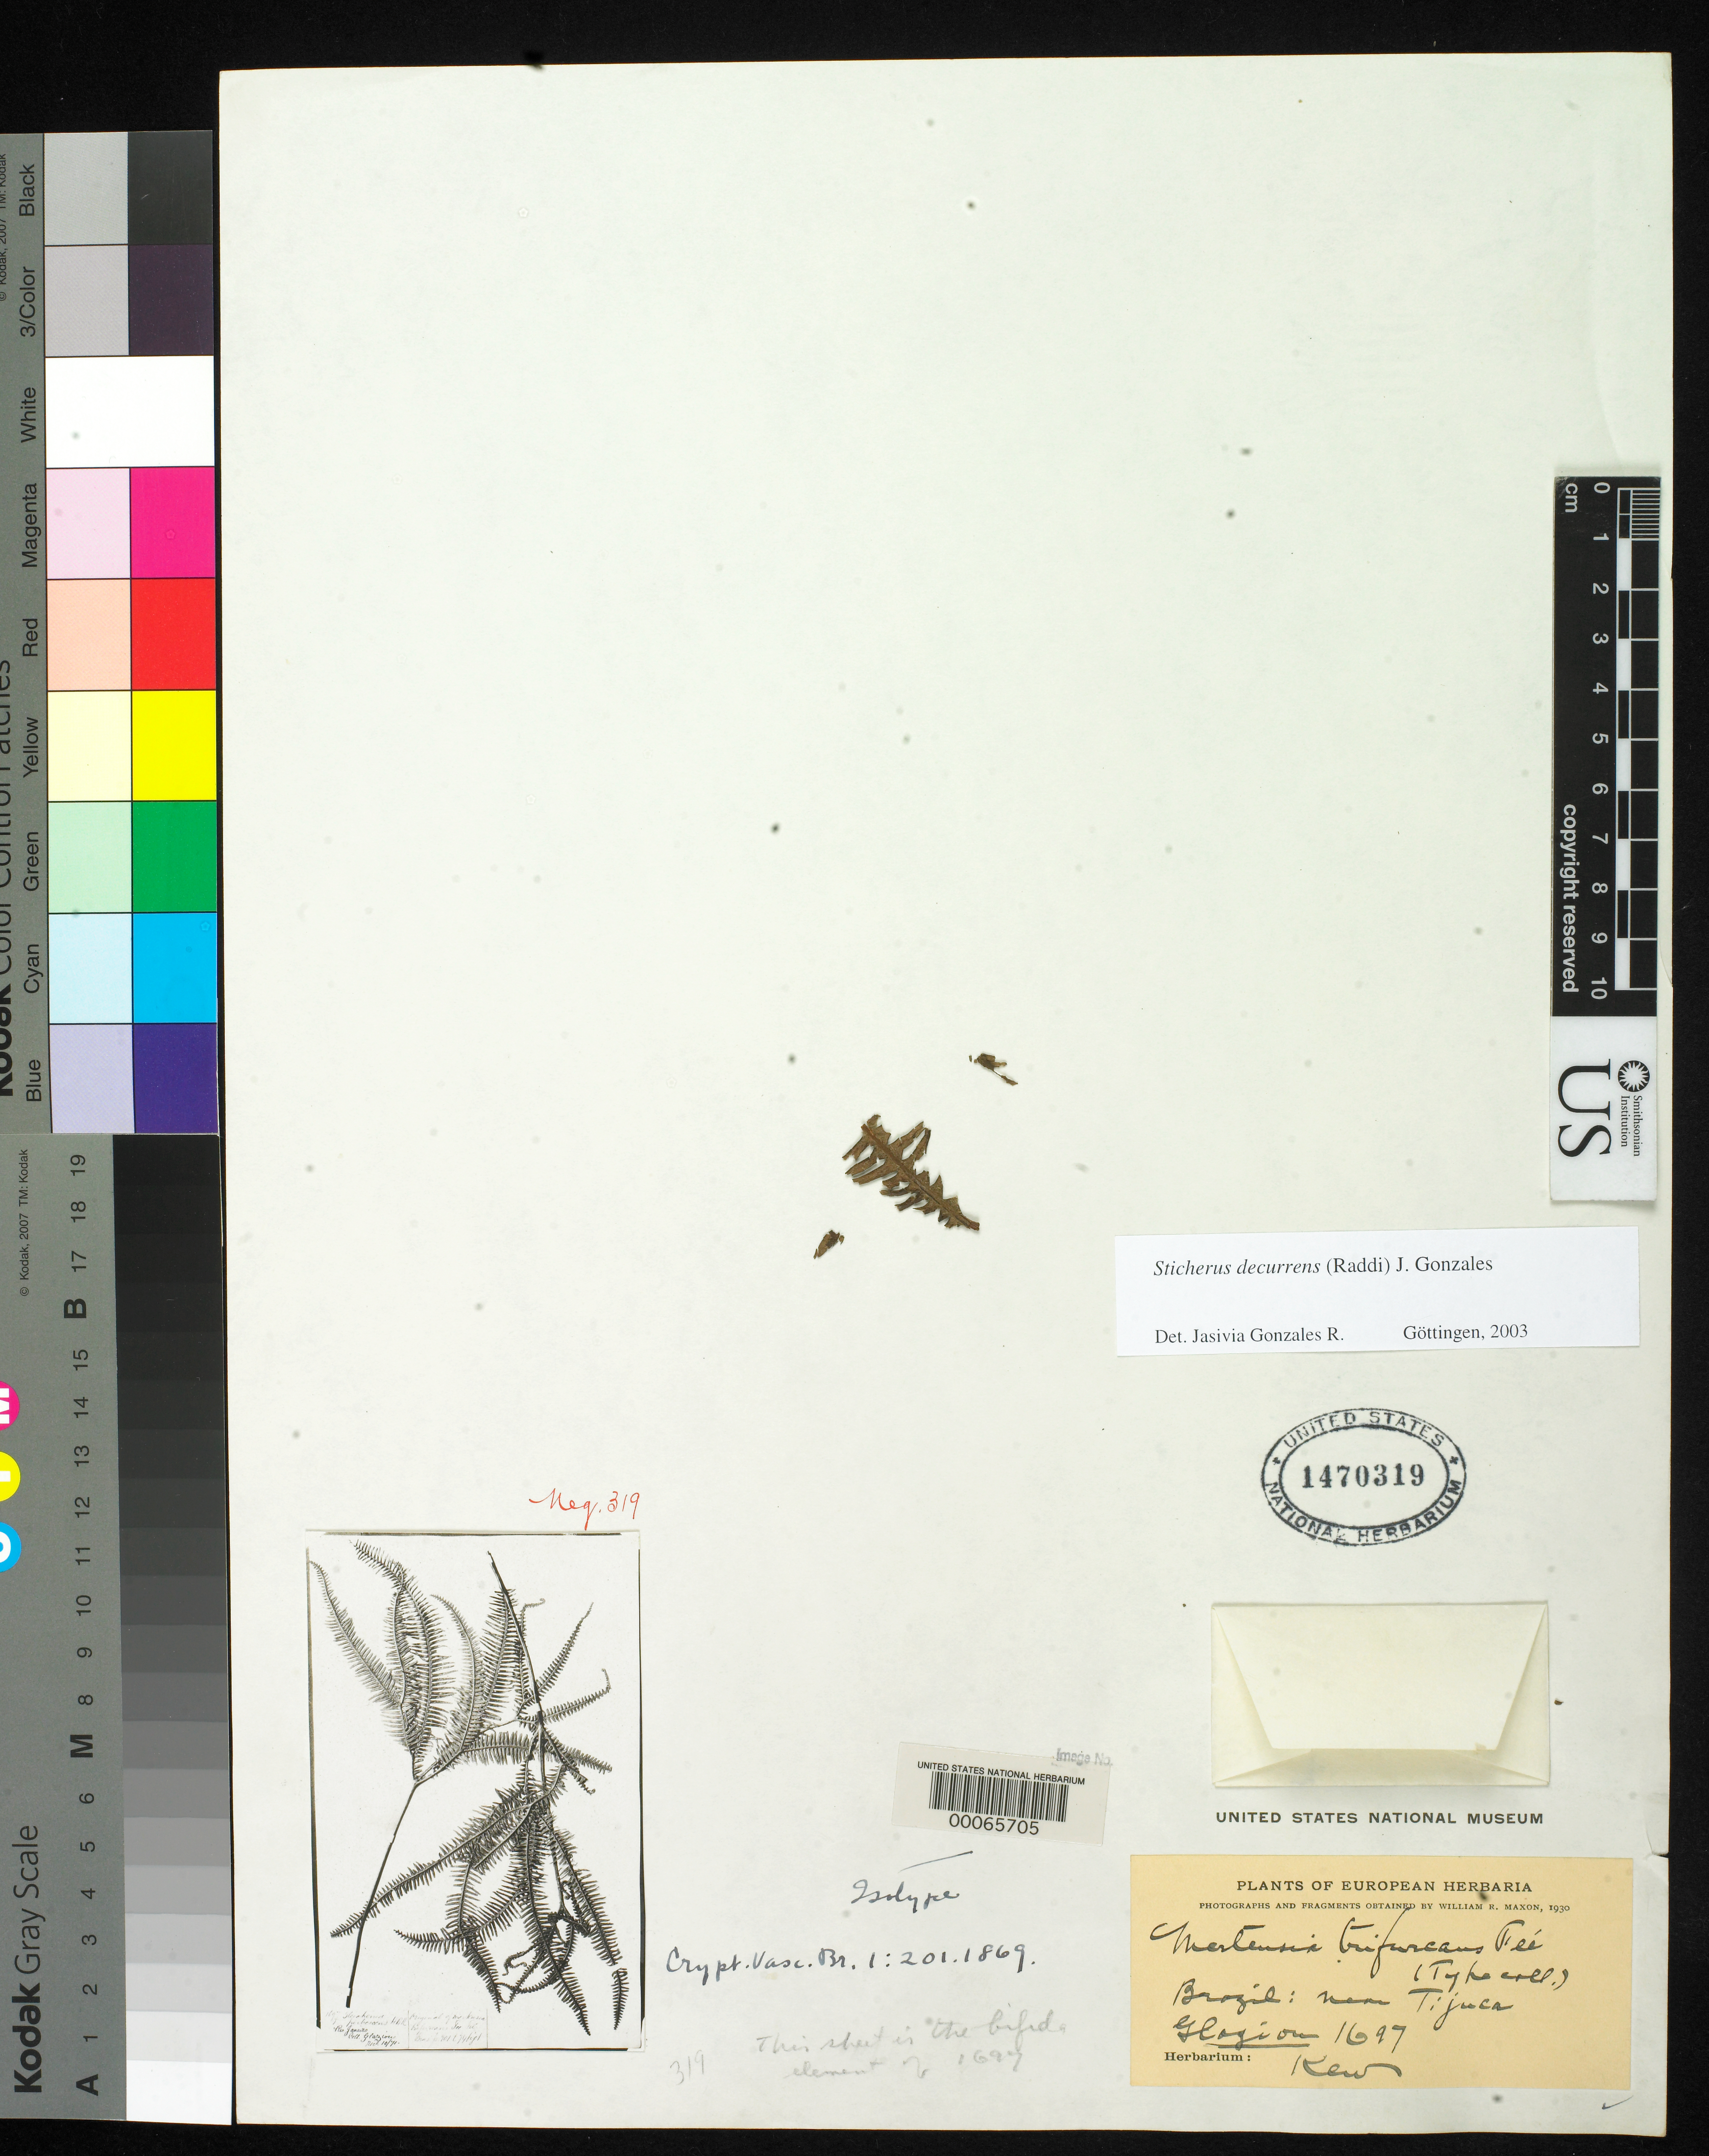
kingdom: Plantae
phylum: Tracheophyta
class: Polypodiopsida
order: Gleicheniales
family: Gleicheniaceae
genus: Mertensia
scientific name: Mertensia trifurcans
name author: Fée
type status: Type Collection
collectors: A. F. M. Glaziou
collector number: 1697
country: Brazil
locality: Near Tijuca.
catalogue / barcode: US 1470319